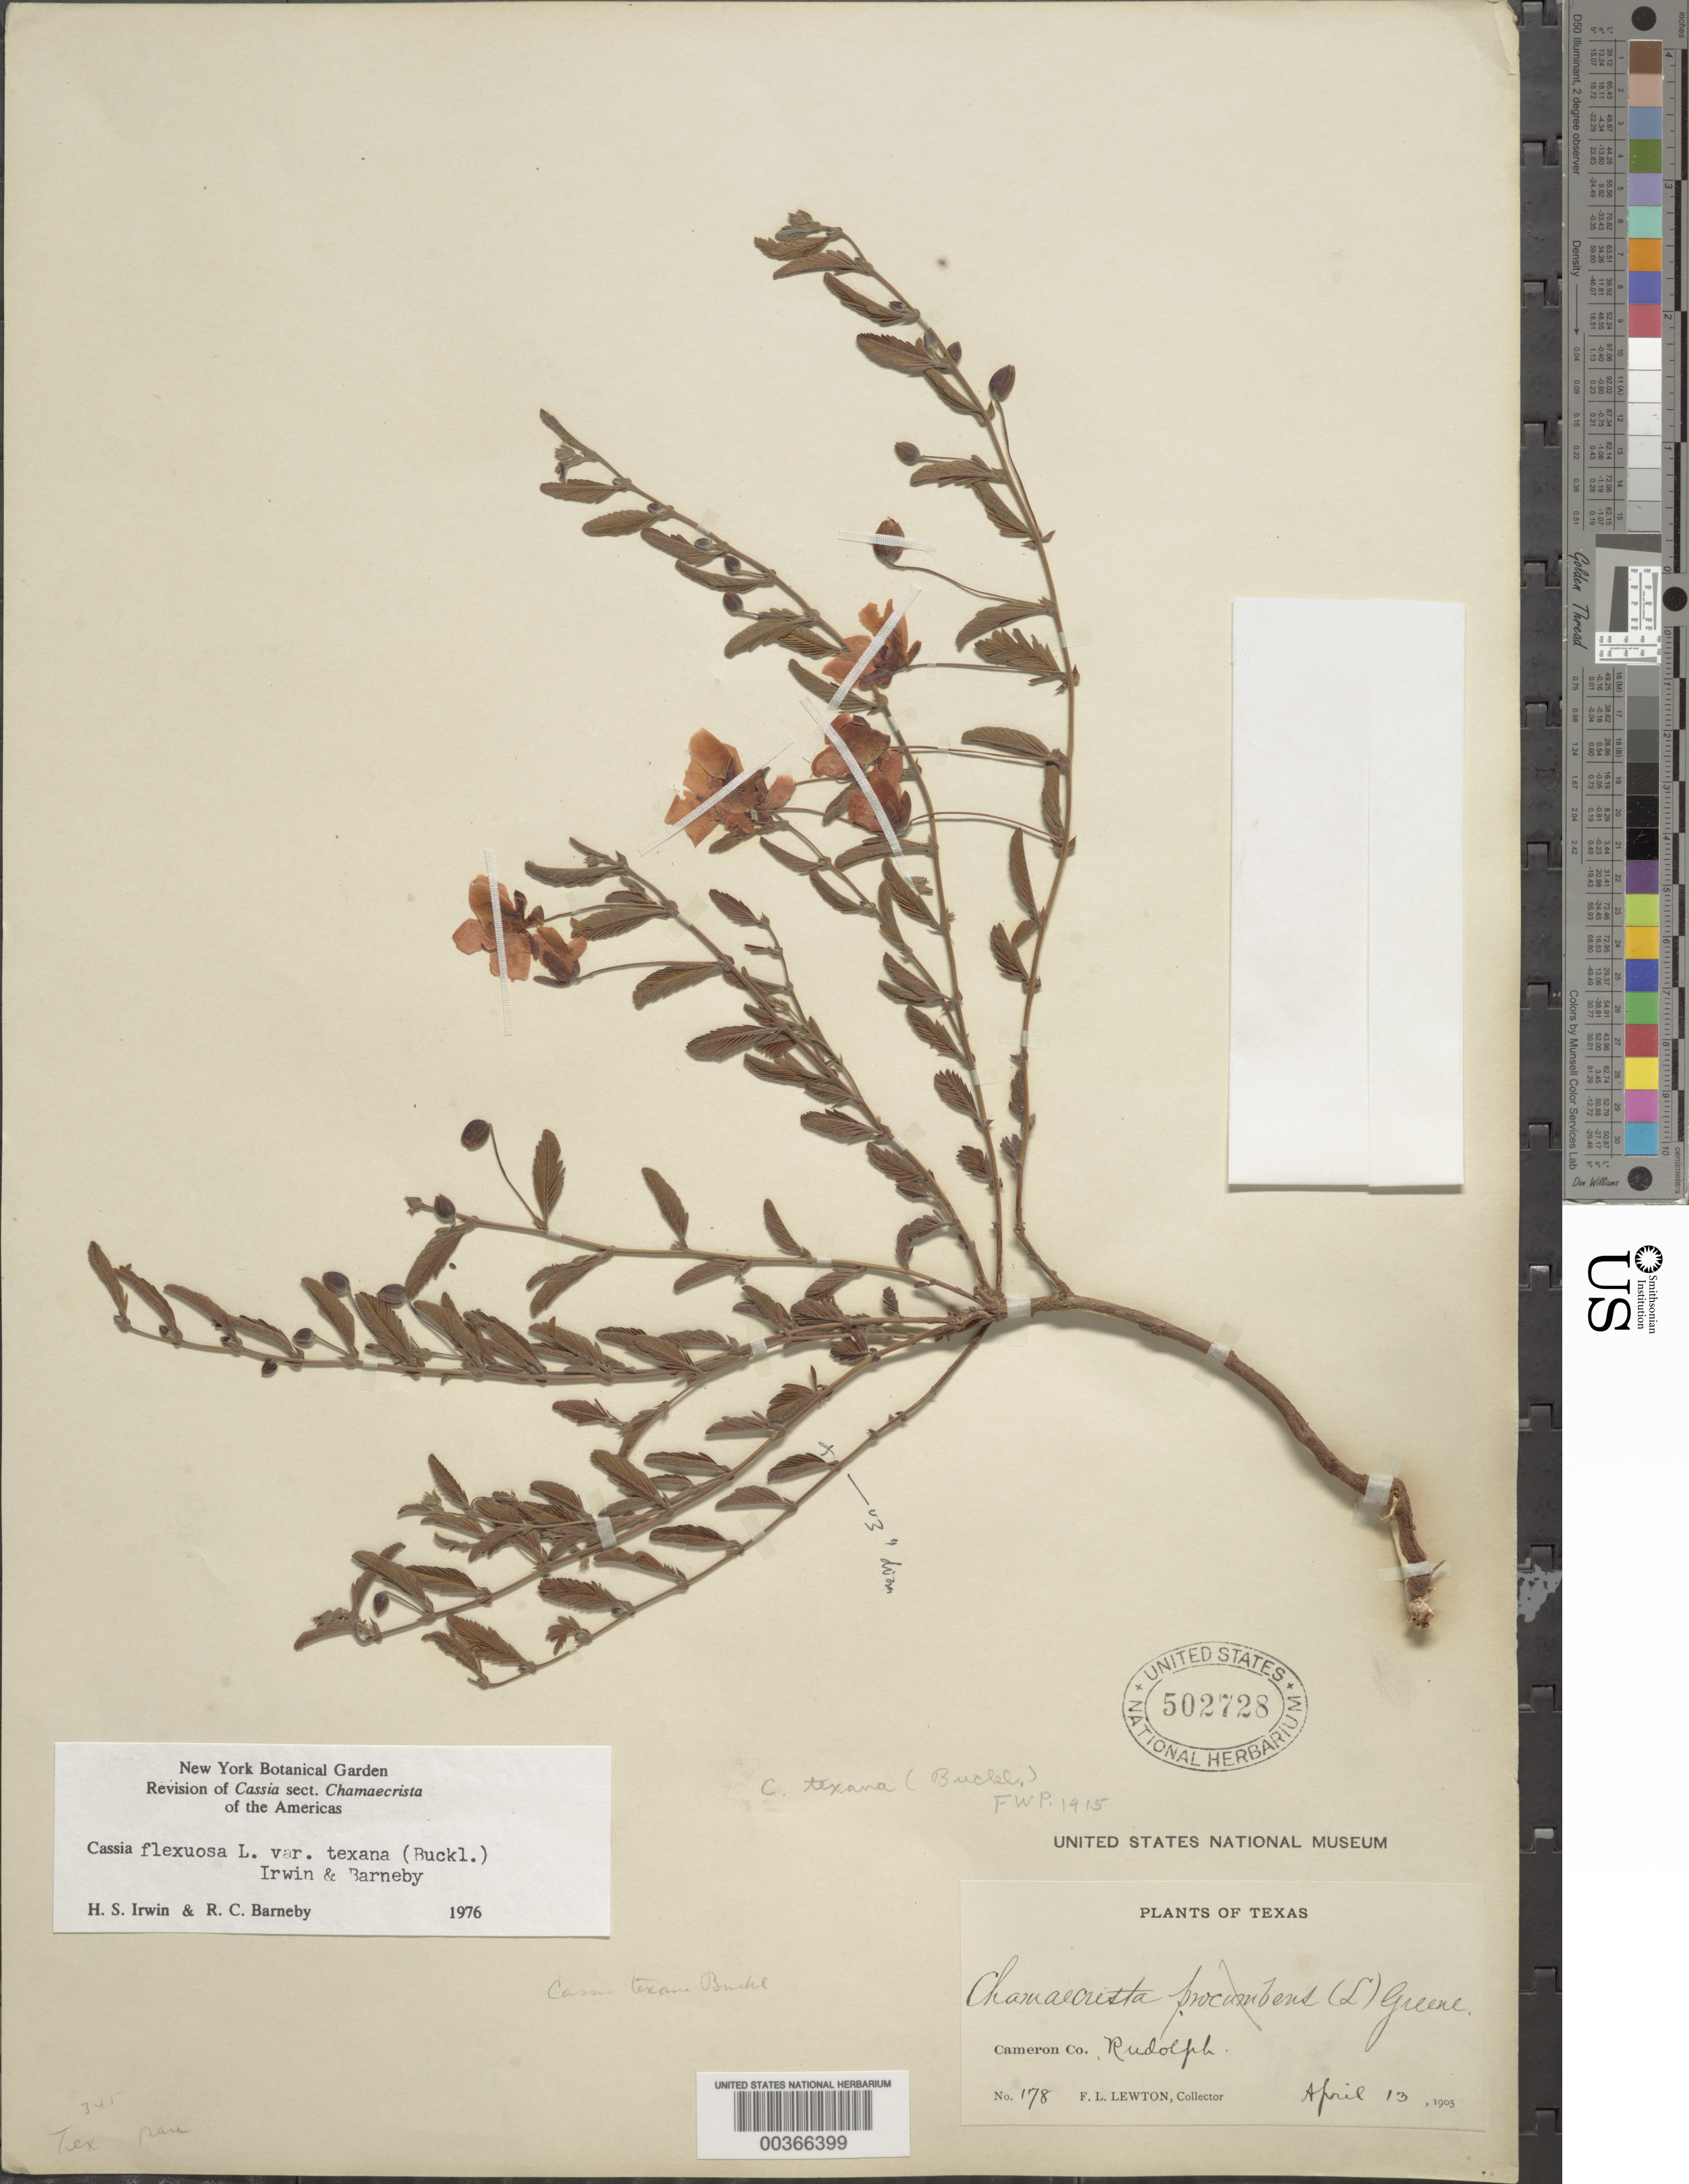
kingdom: Plantae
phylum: Tracheophyta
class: Magnoliopsida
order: Fabales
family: Fabaceae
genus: Chamaecrista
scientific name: Chamaecrista flexuosa var. texana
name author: (Buckley) H.S. Irwin & Barneby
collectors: F. L. Lewton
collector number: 178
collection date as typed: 13 Apr 1905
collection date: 1905-04-13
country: United States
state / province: Texas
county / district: Kenedy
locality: Rudolph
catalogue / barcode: US 502728